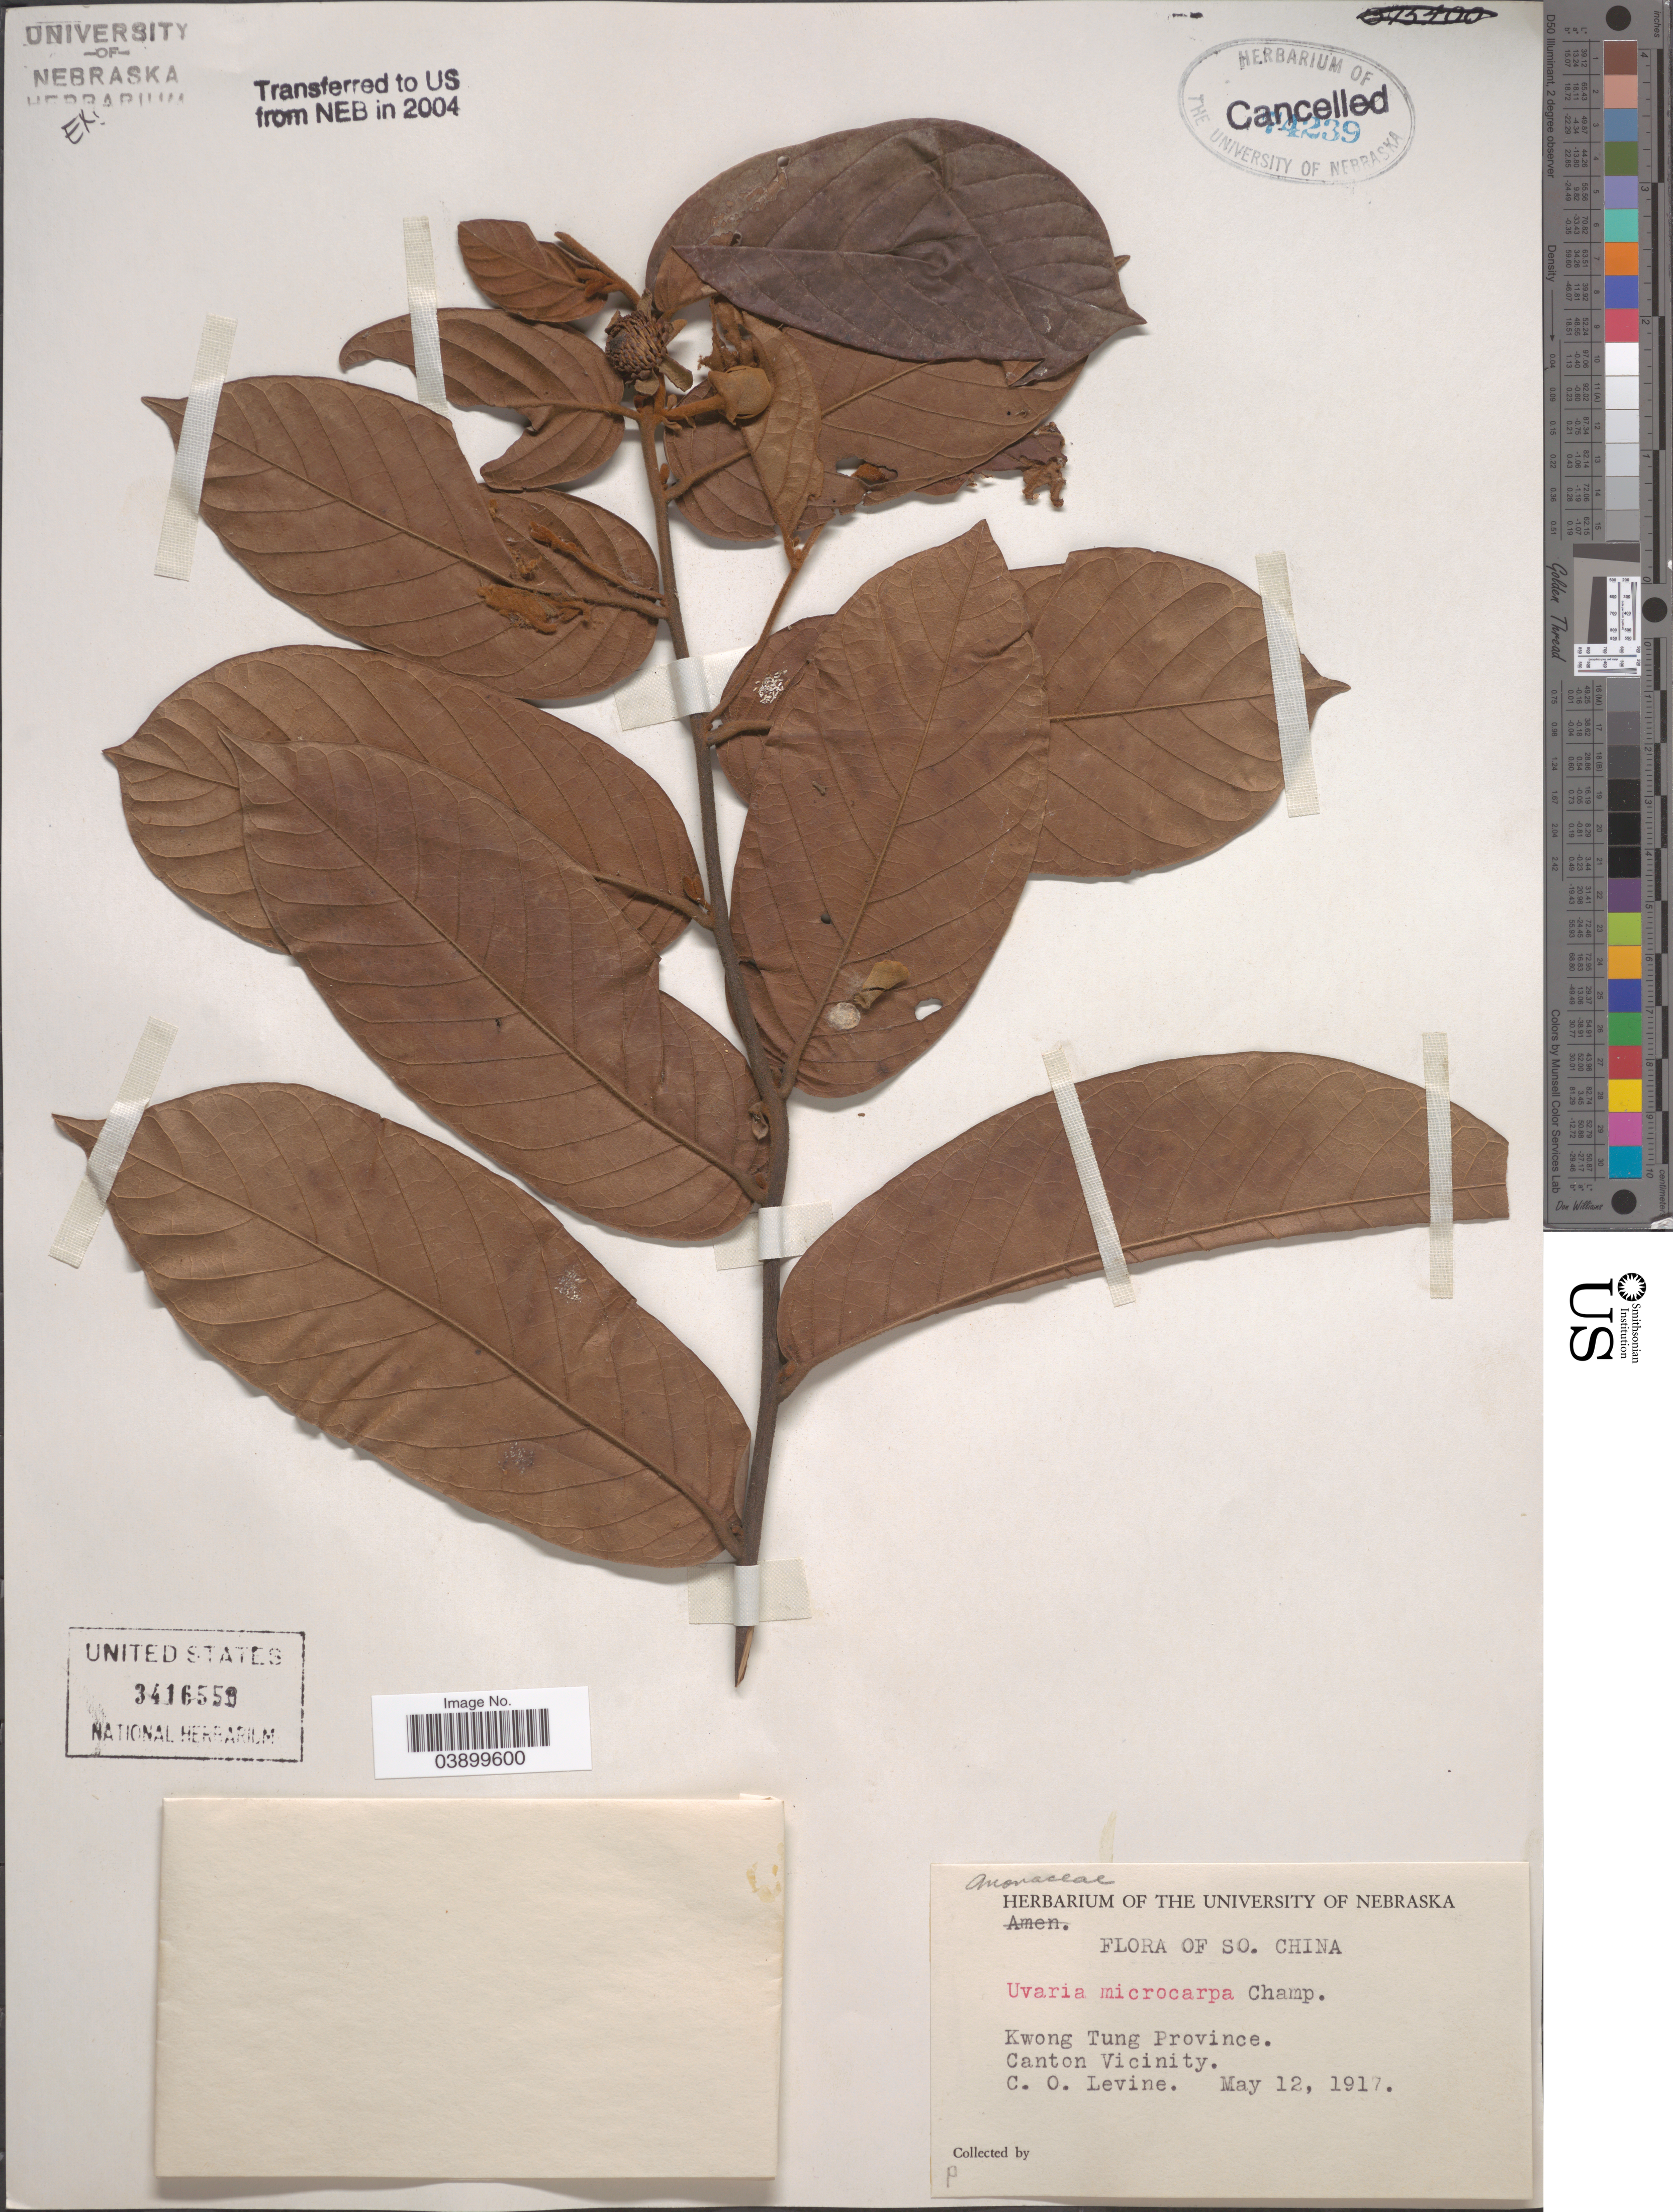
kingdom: Plantae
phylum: Tracheophyta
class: Magnoliopsida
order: Magnoliales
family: Annonaceae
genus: Uvaria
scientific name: Uvaria microcarpa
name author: Champ. ex Benth.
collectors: C. O. Levine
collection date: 1917-05-12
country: China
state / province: Guangdong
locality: So. China. Kwong Tung Province. Canton Vicinity.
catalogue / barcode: US 3416559